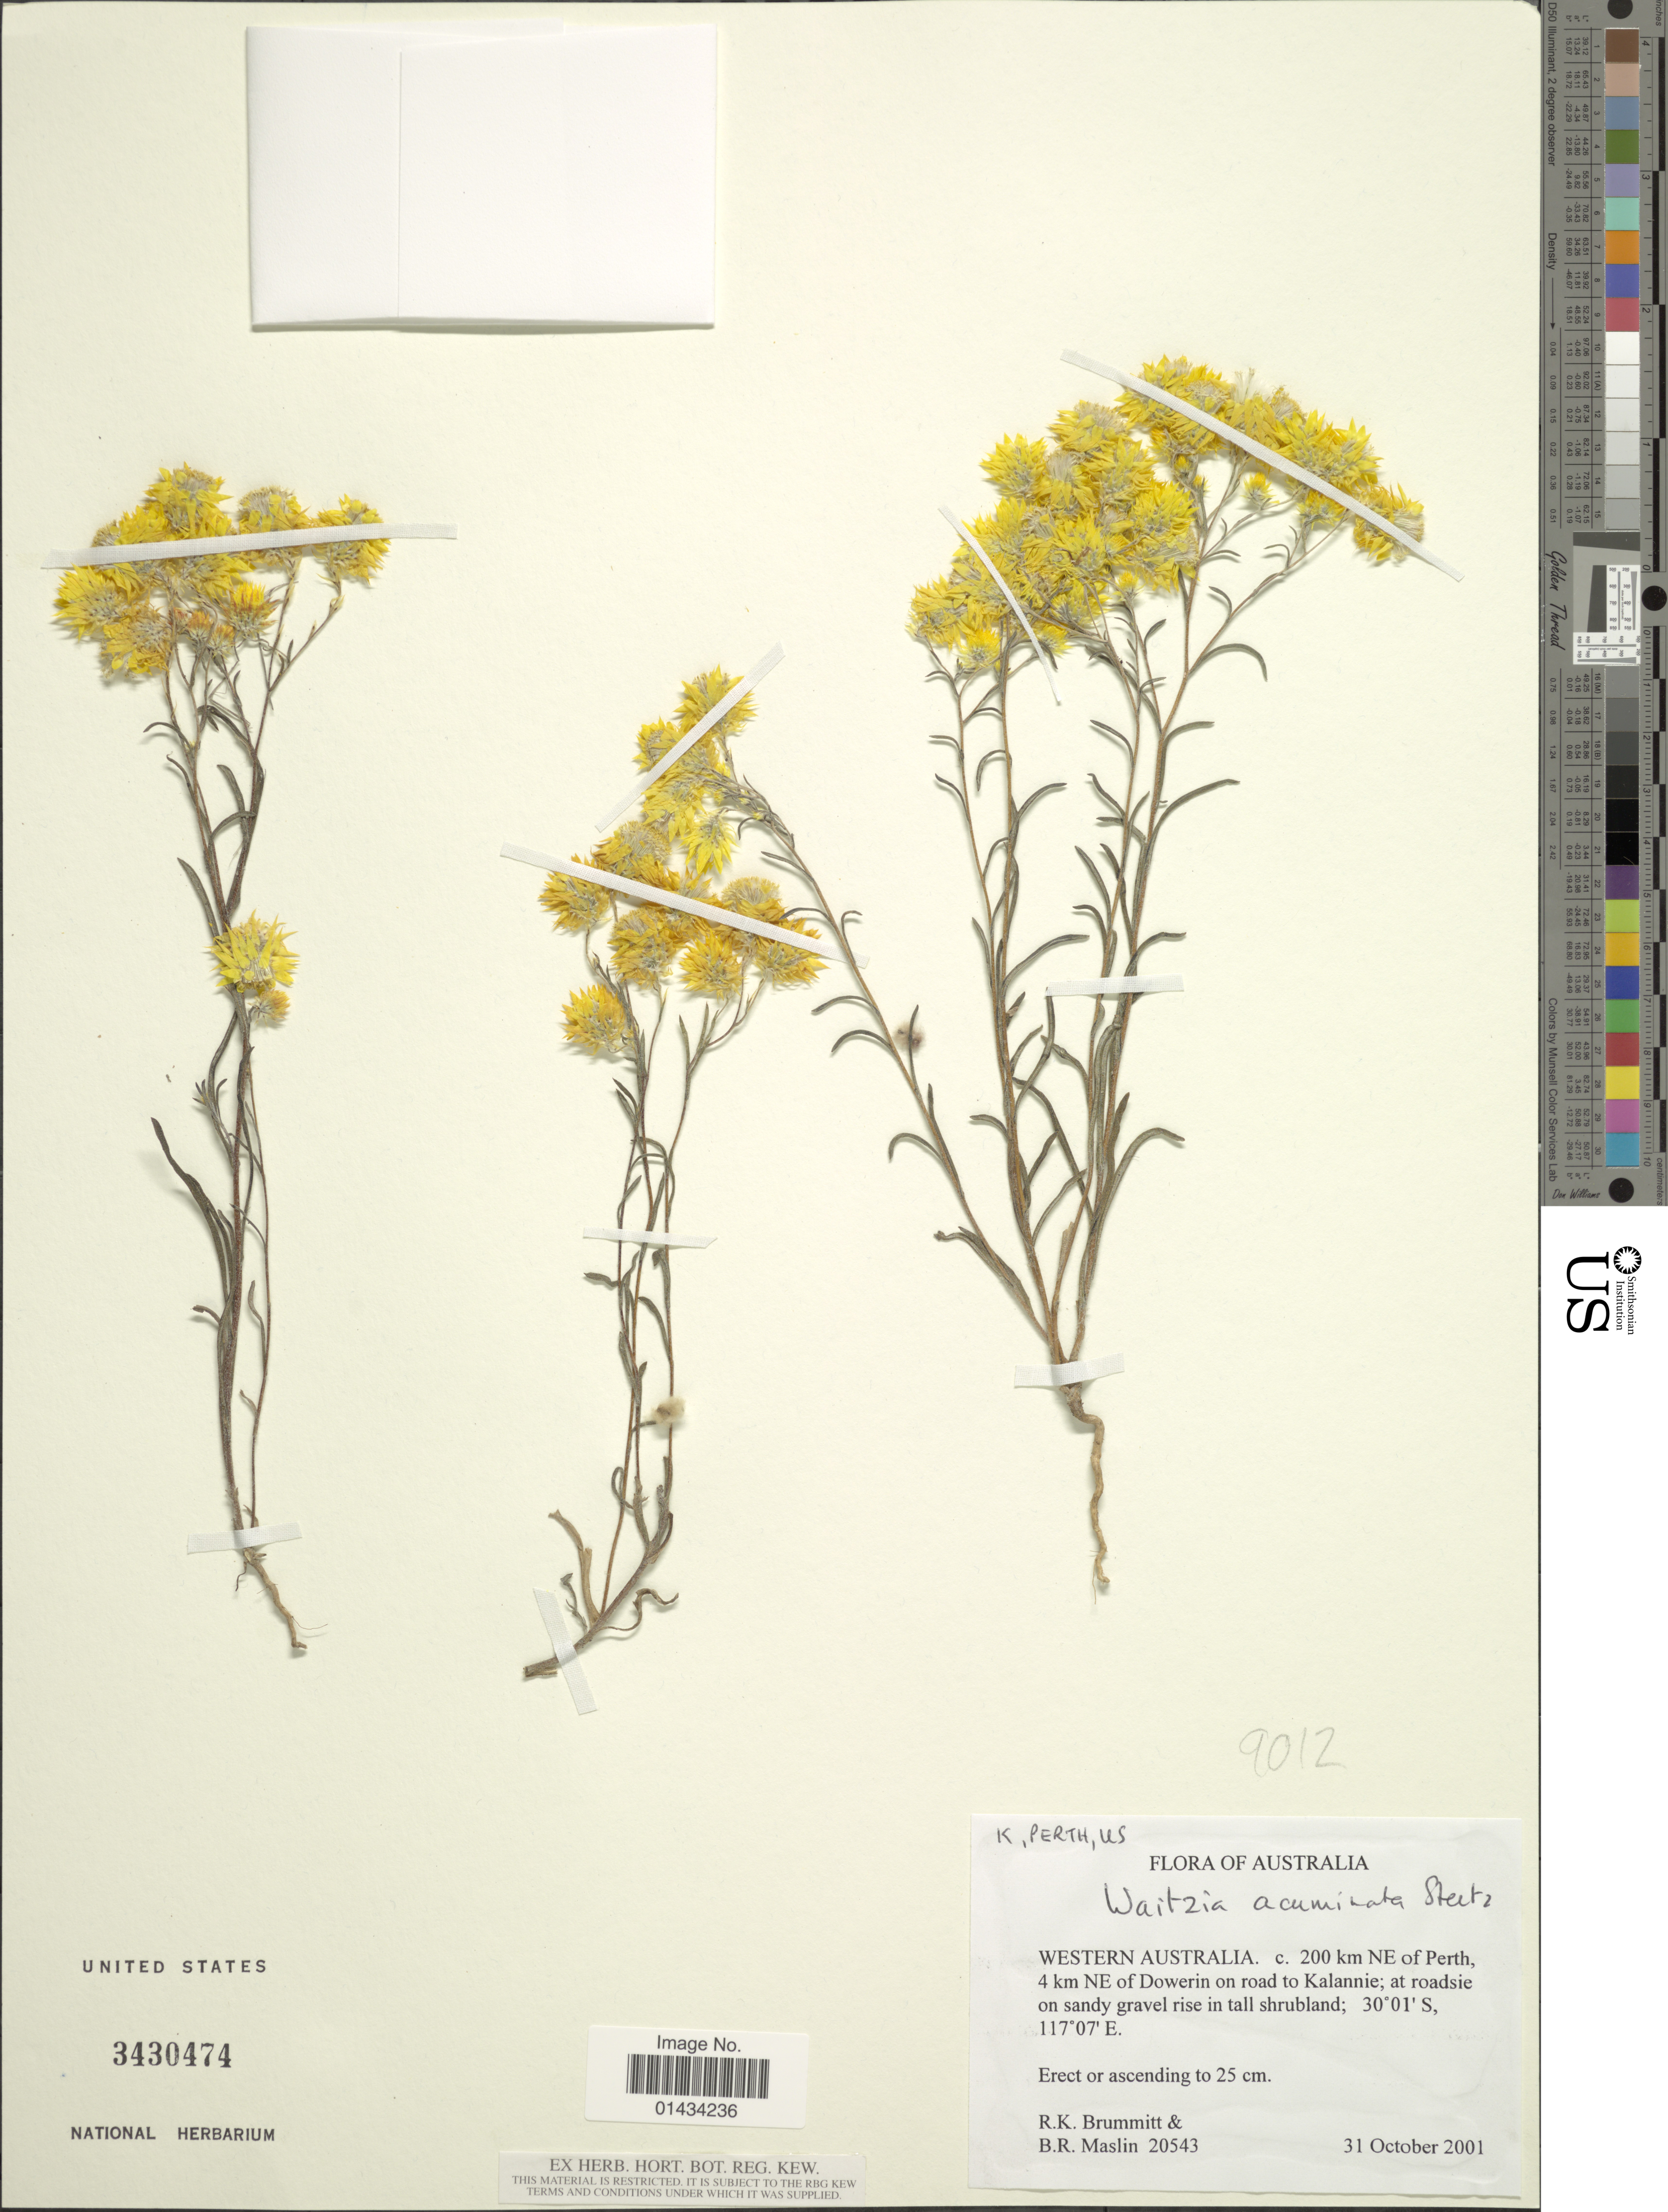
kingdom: Plantae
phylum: Tracheophyta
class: Magnoliopsida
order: Asterales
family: Asteraceae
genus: Waitzia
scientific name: Waitzia acuminata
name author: Steetz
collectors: R. Brummitt & B. Maslin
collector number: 20543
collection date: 2001-10-31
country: Australia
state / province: Western Australia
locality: C. 200 km NE of Perth, 4 km NE of Dowerin on road to Kalannie; at roadside on sandy gravel rise in tall shrubland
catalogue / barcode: US 3430474